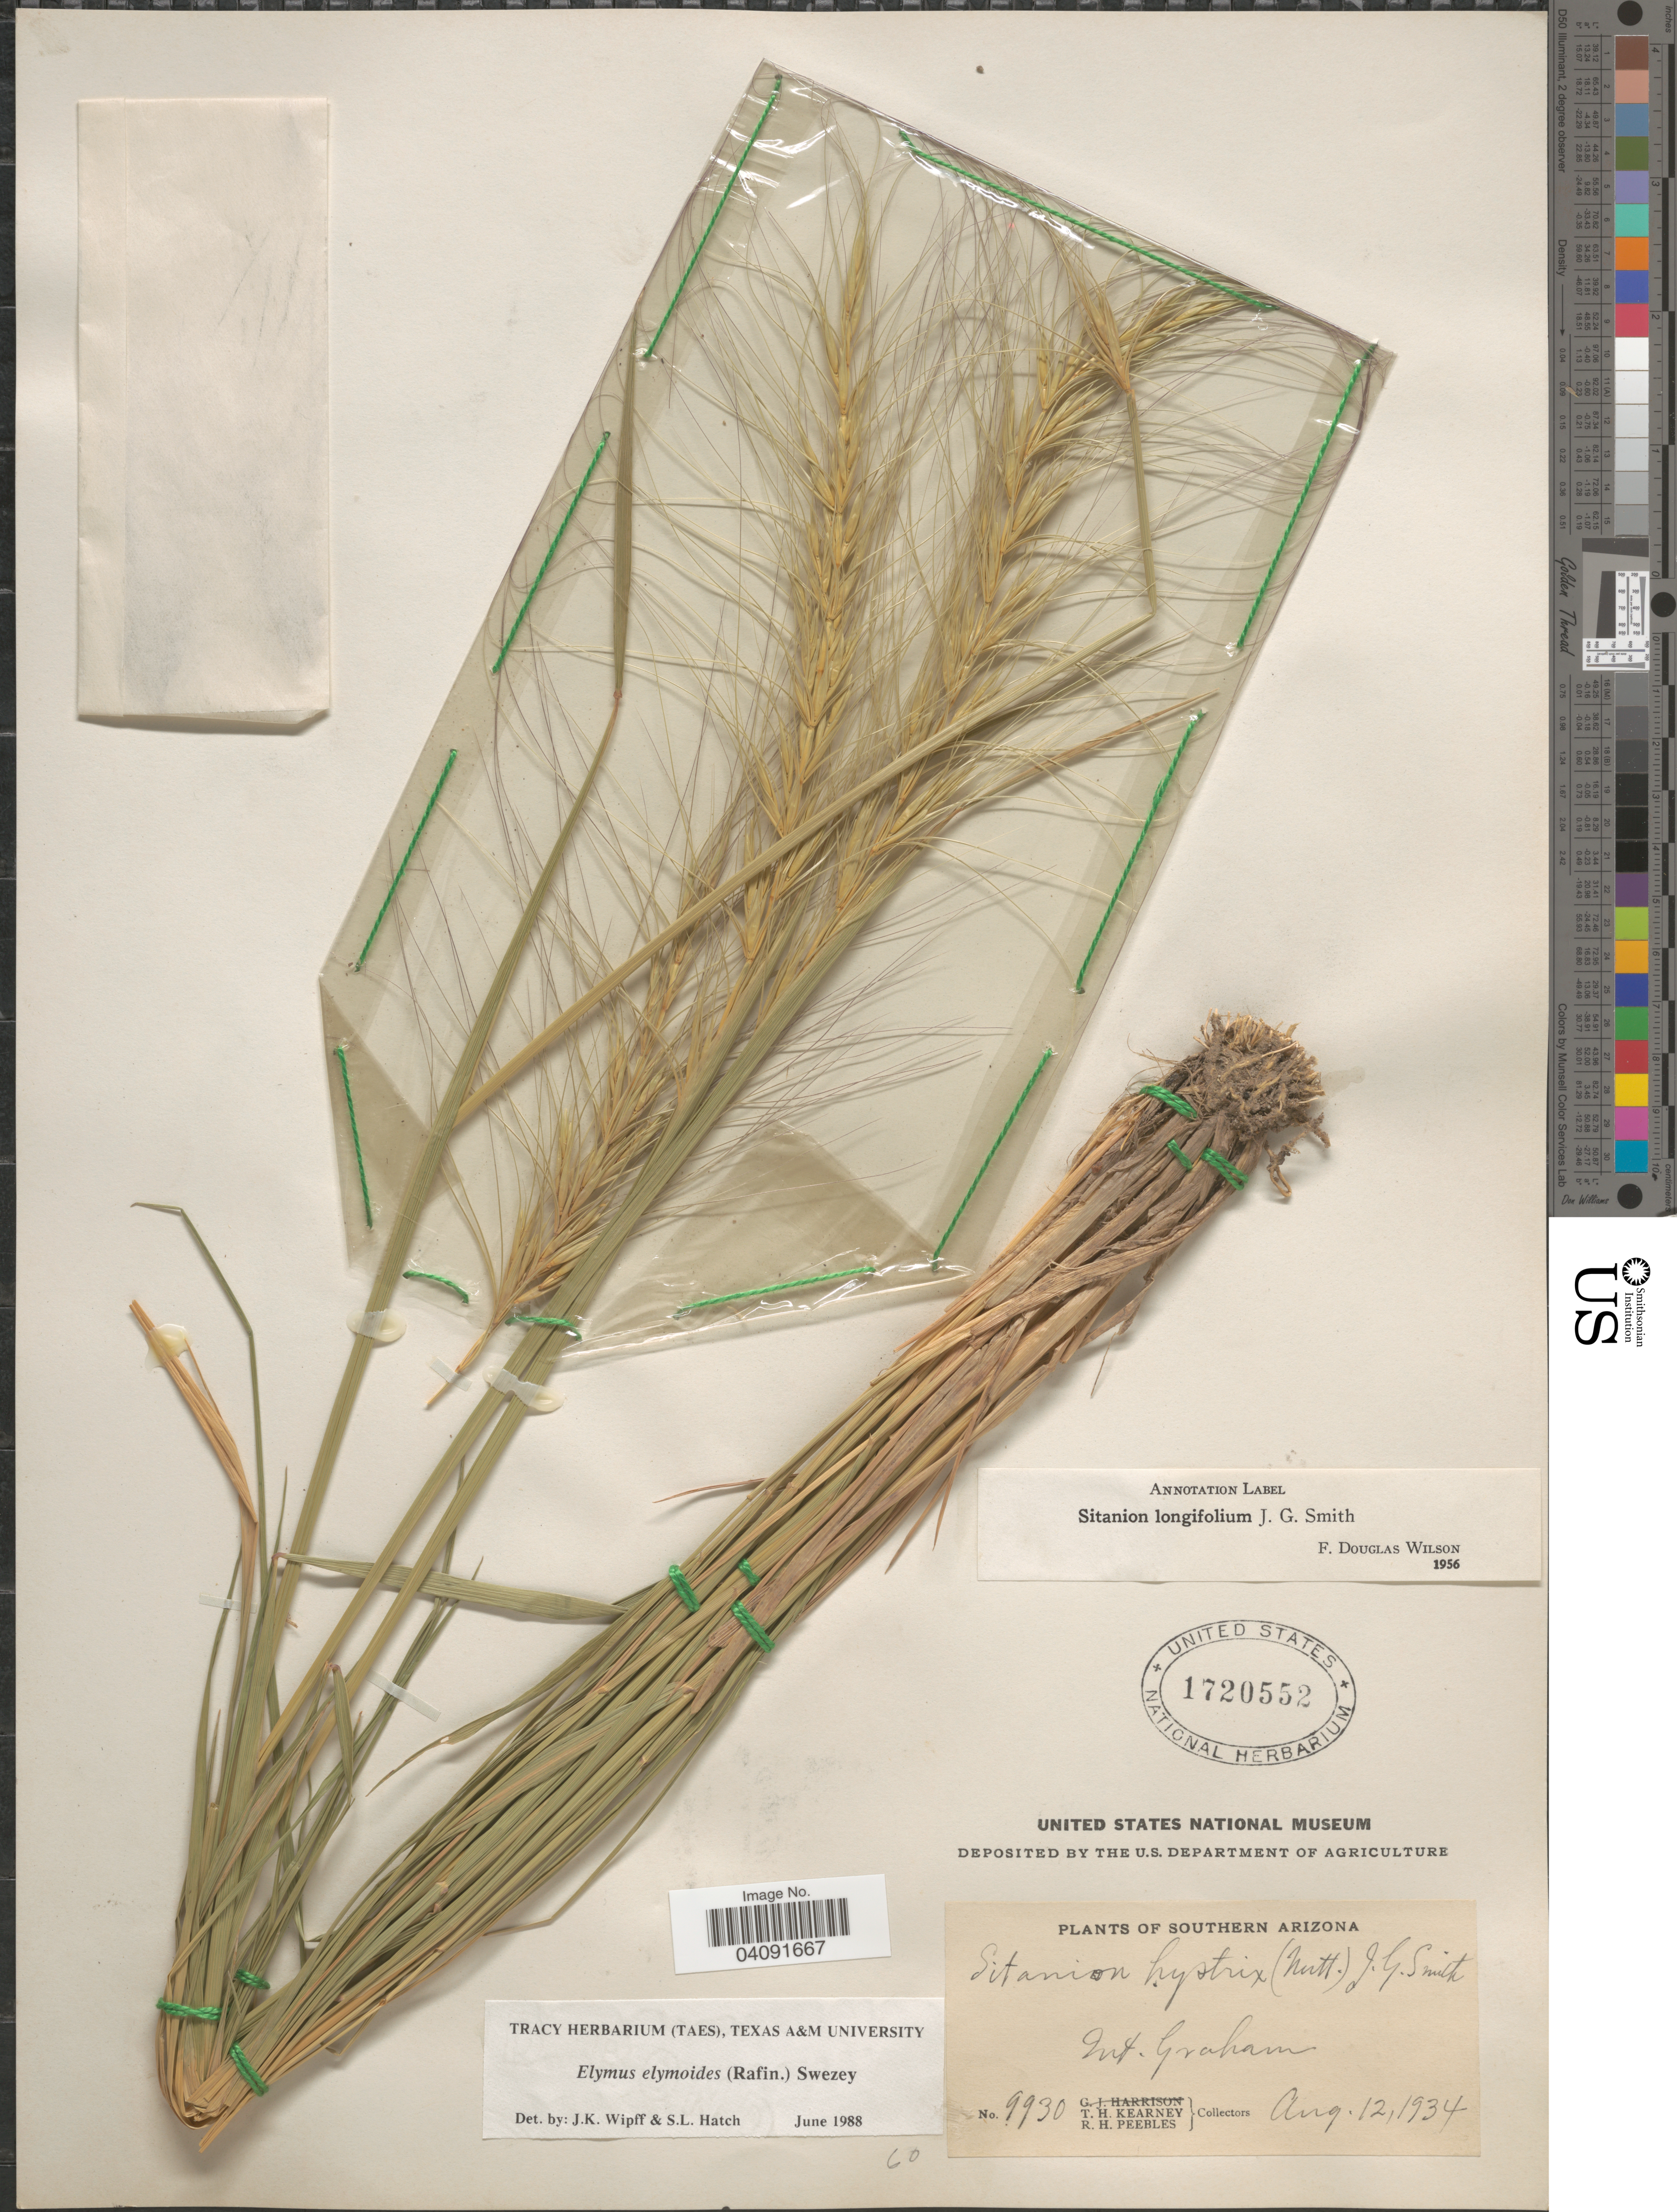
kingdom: Plantae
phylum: Tracheophyta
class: Liliopsida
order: Poales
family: Poaceae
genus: Elymus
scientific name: Elymus elymoides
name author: (Raf.) Swezey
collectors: T. H. Kearney & R. H. Peebles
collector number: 9930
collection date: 1934-08-12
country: United States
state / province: Arizona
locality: Southern Arizona. Mt. Graham.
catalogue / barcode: US 1720552